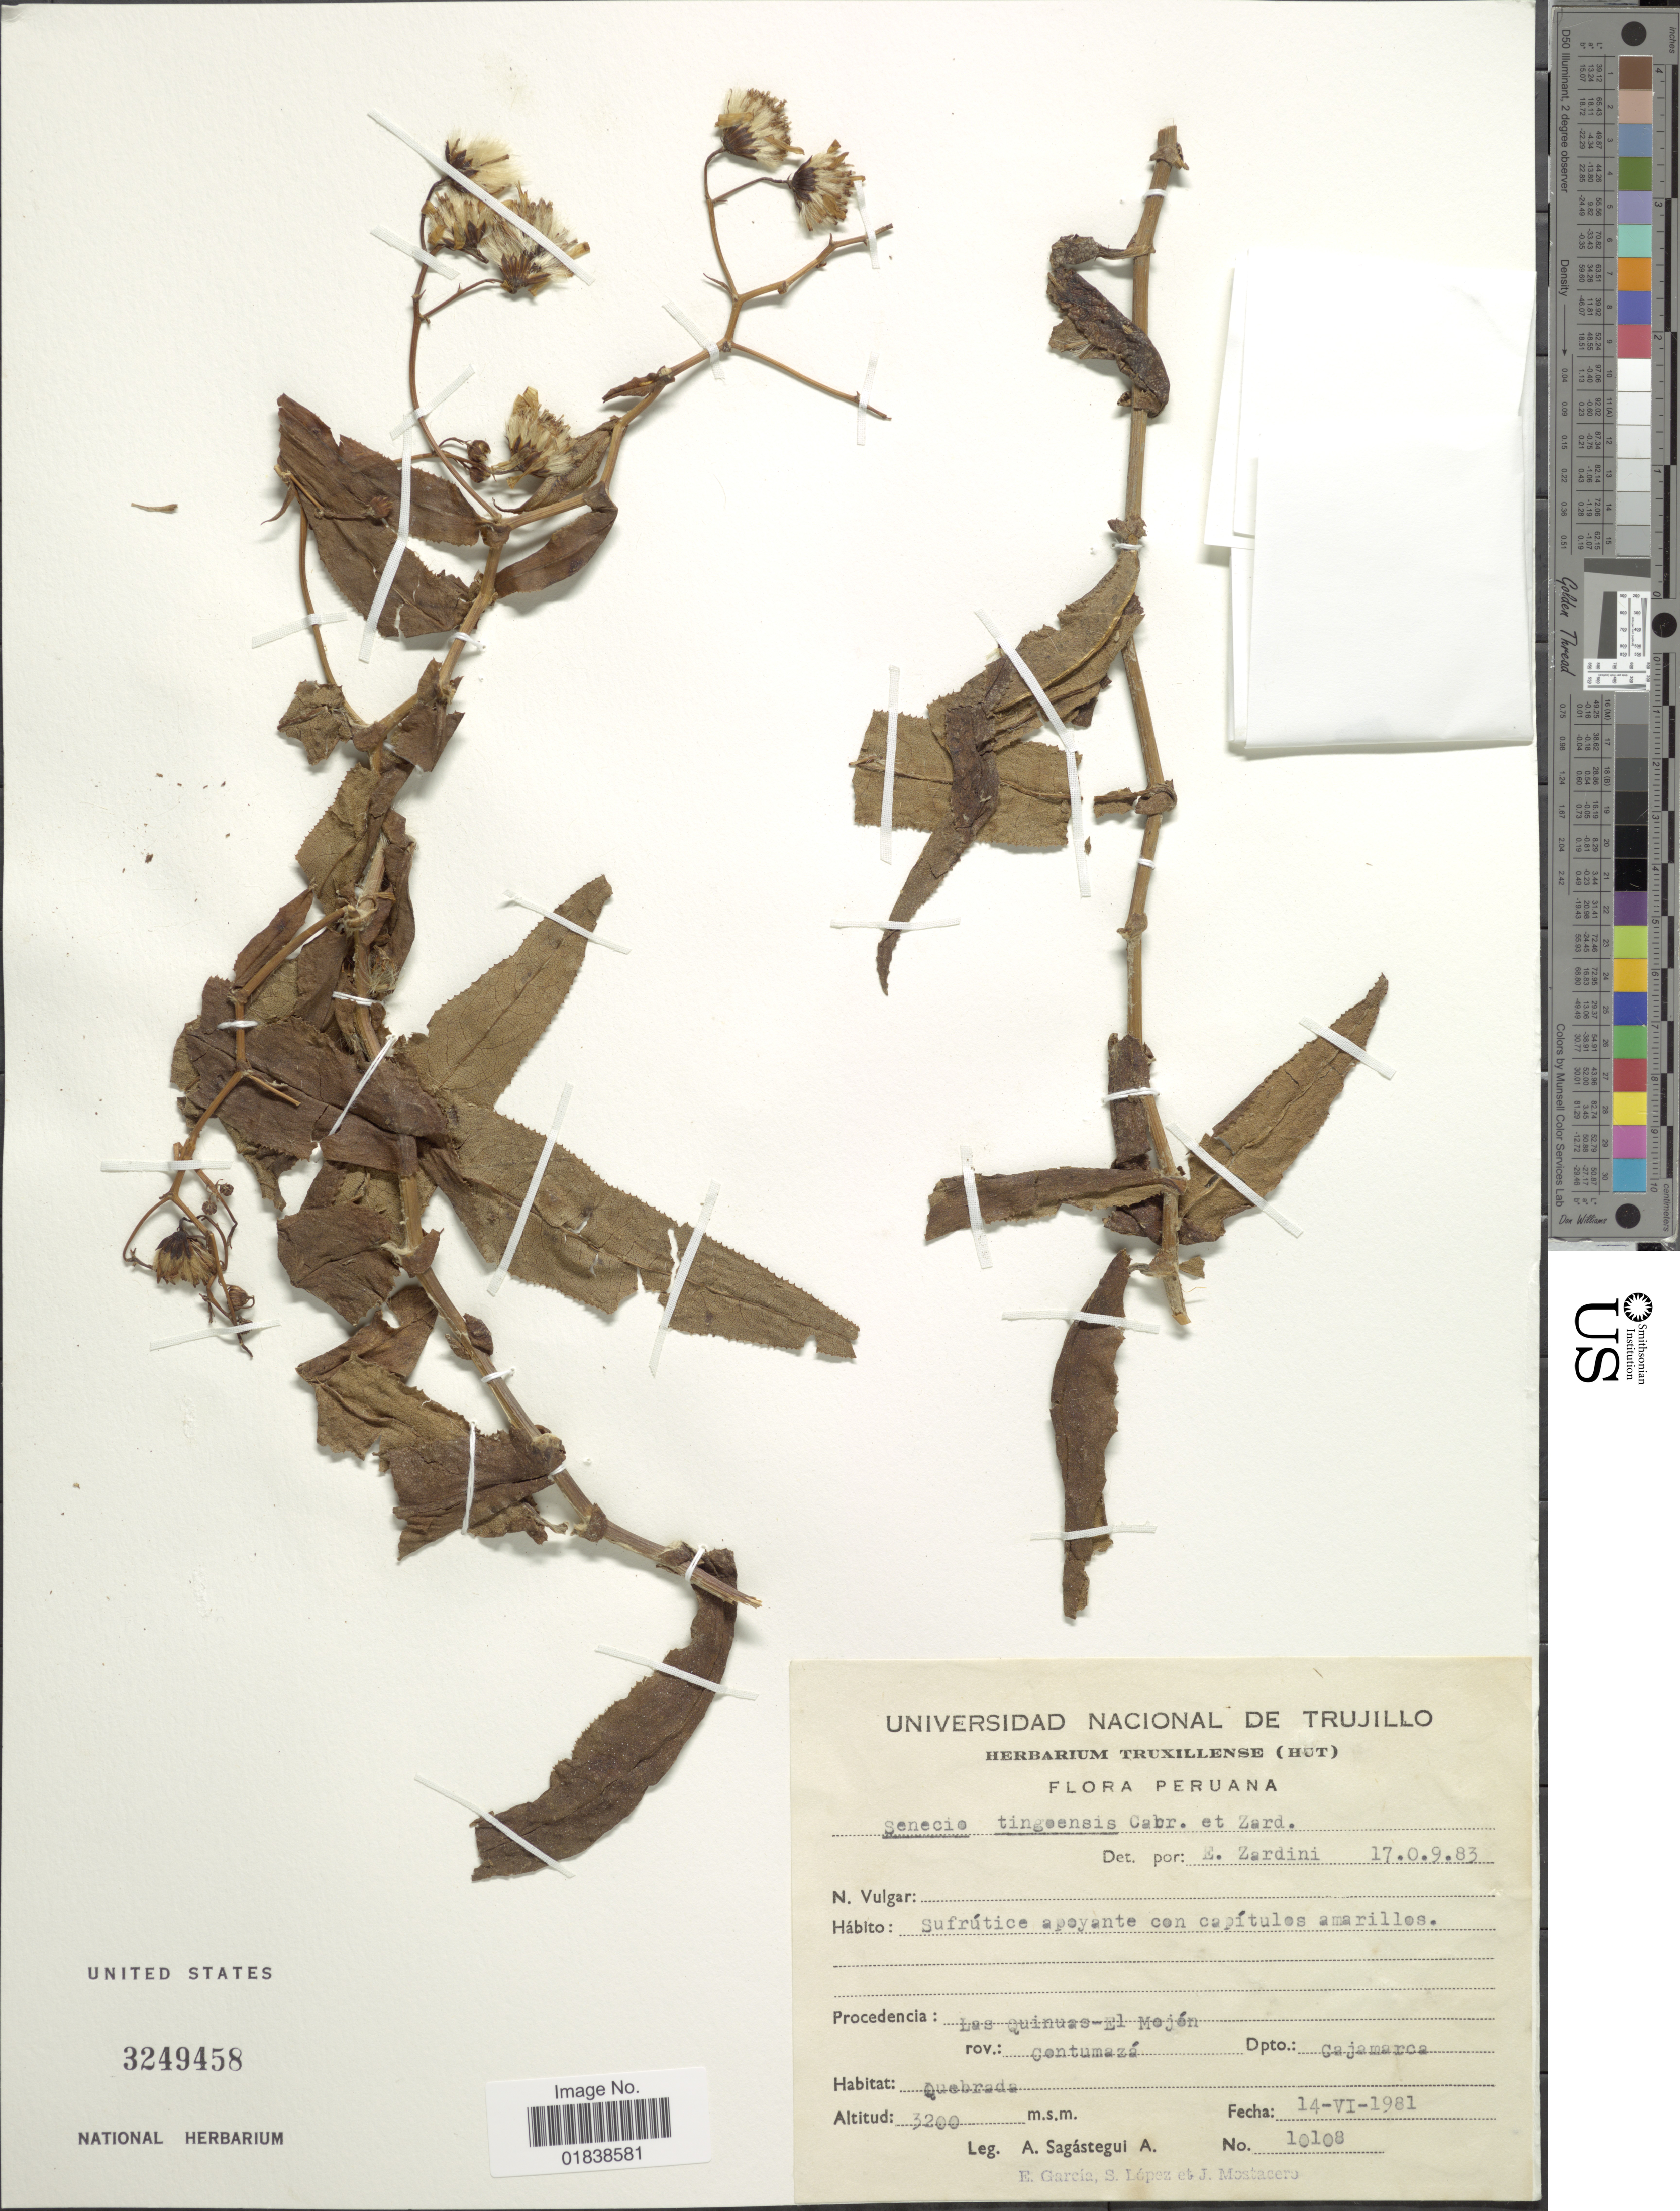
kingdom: Plantae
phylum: Tracheophyta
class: Magnoliopsida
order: Asterales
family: Asteraceae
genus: Senecio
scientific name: Senecio tingoensis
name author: Cabrera & Zardini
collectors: A. Sagástegui A., E. García, S. Lopez & J. Mostacero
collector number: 10108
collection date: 1981-06-14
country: Peru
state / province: Cajamarca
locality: Las Quinuas - El Mojón, Prov. Contumazá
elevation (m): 3200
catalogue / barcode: US 3249458